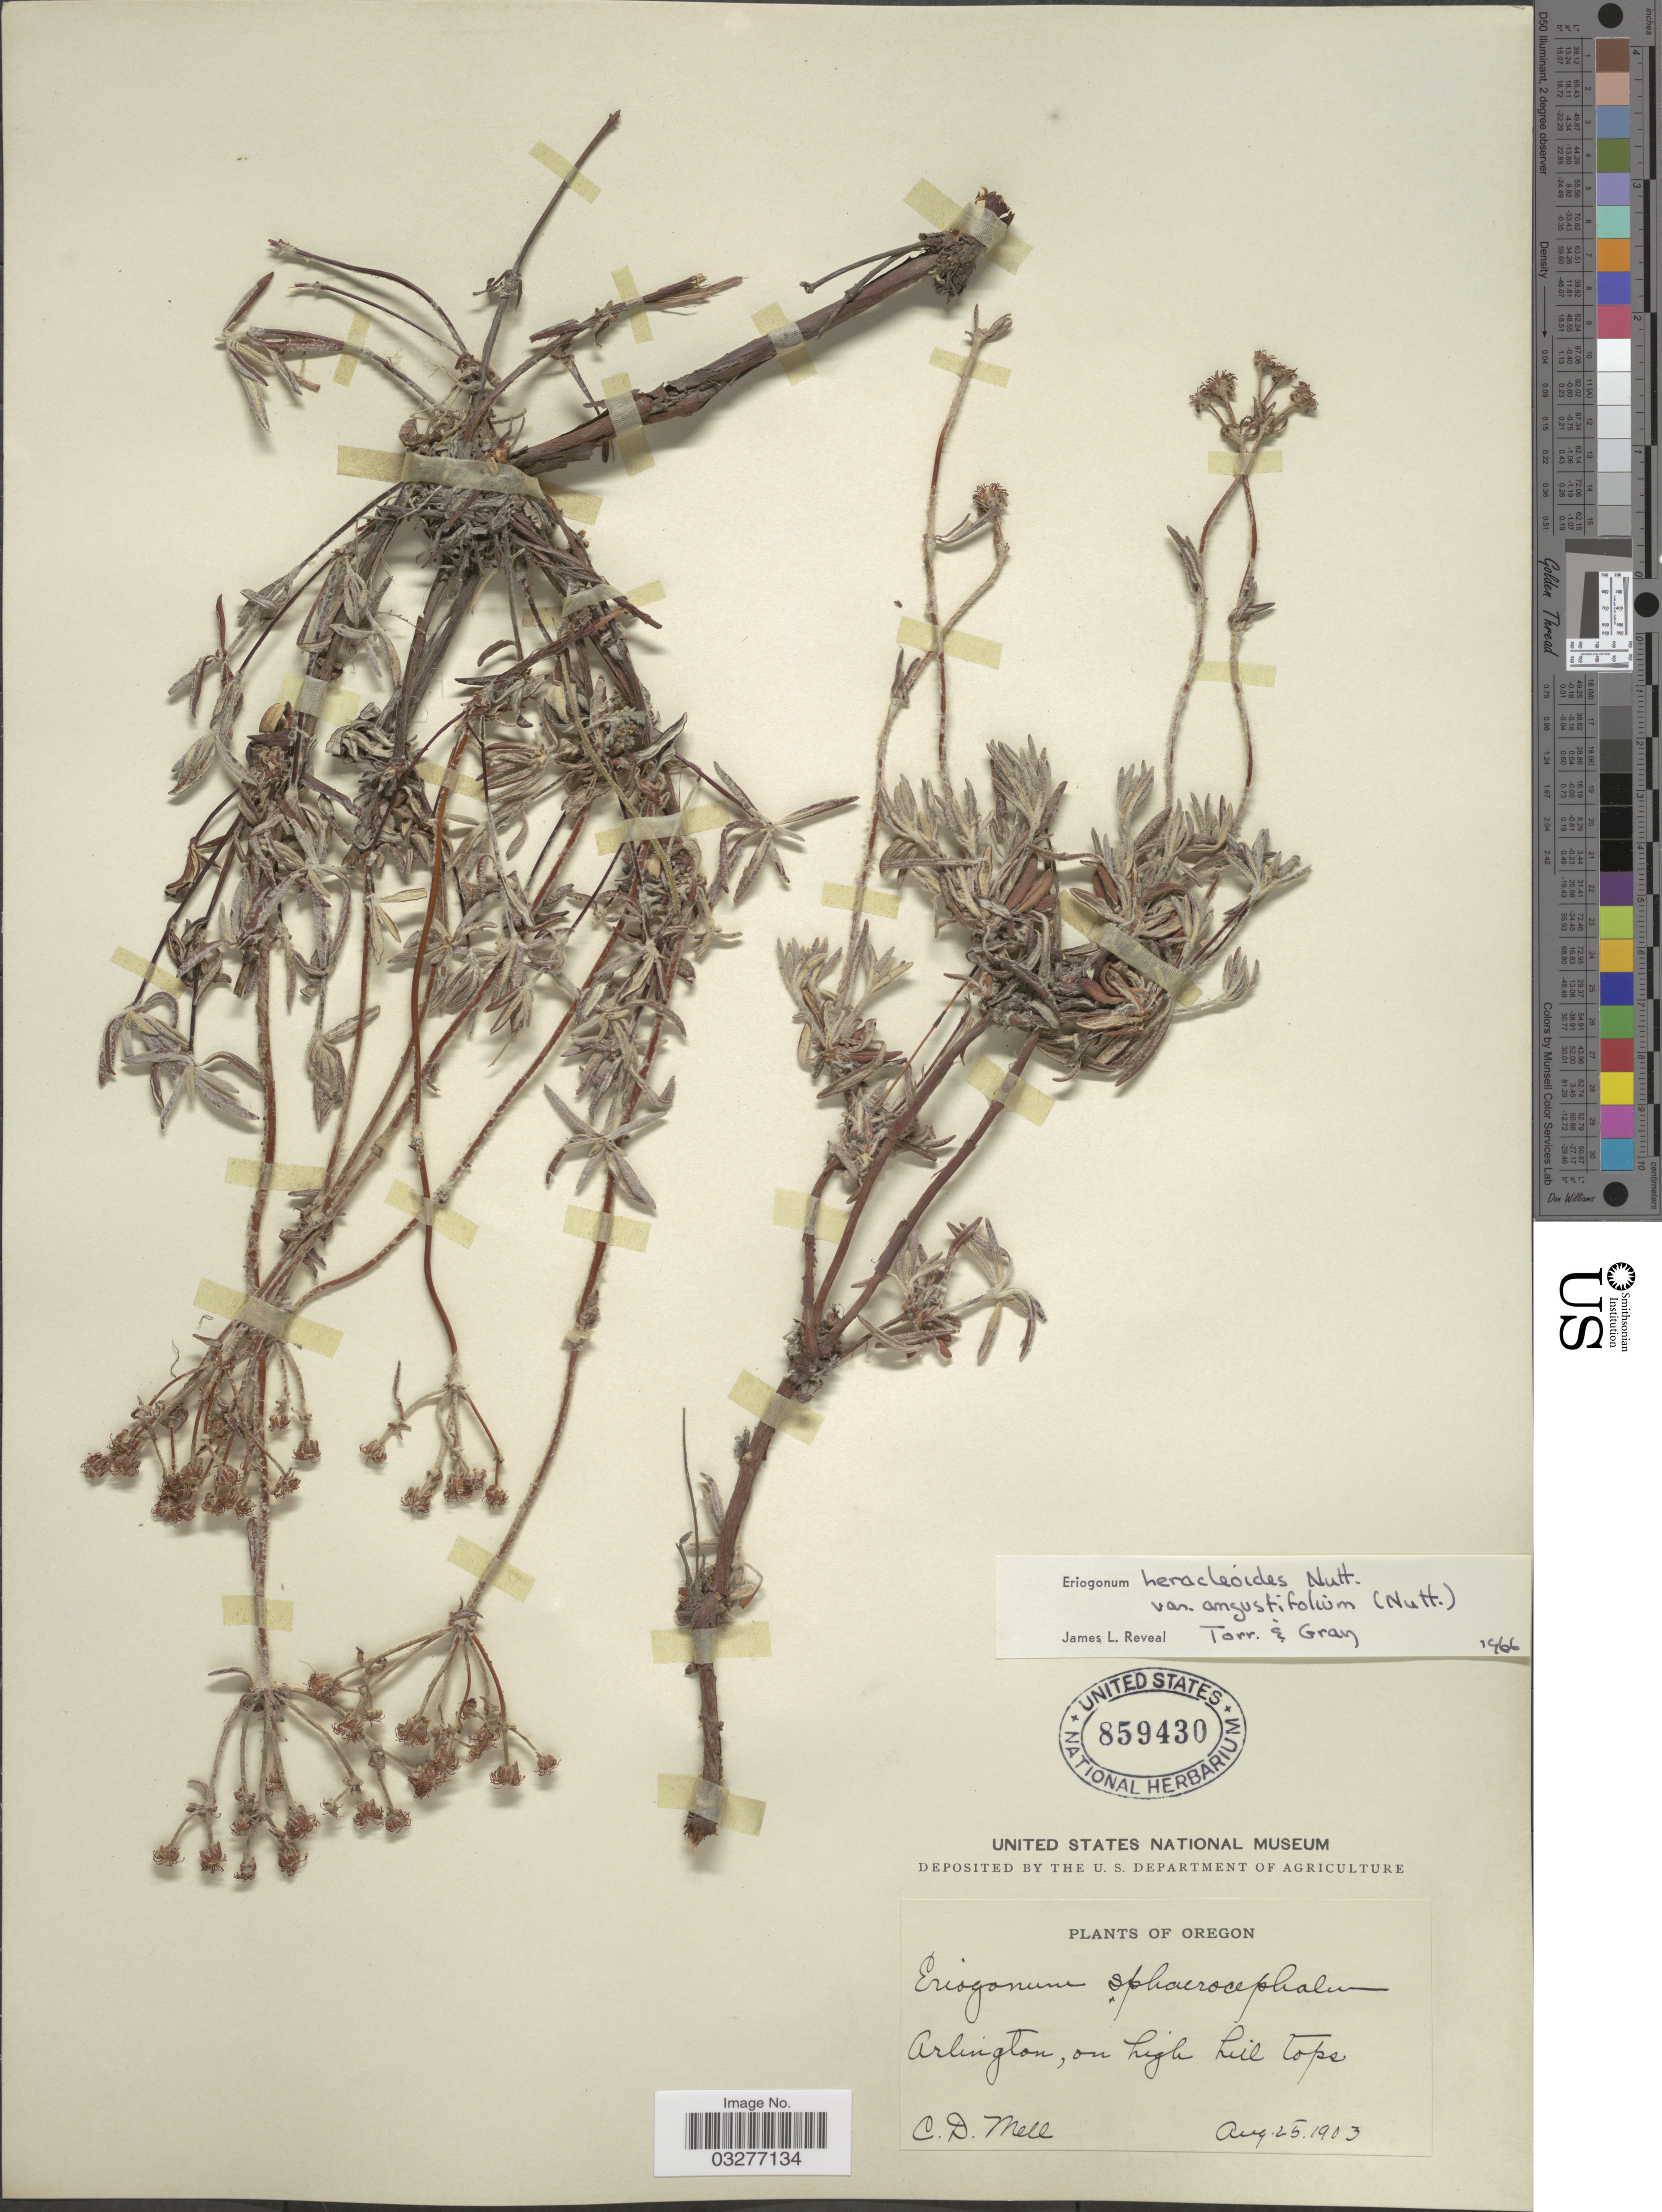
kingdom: Plantae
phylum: Tracheophyta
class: Magnoliopsida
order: Caryophyllales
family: Polygonaceae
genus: Eriogonum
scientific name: Eriogonum heracleoides var. heracleoides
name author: Nutt.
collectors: C. D. Mell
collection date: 1903-08-25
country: United States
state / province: Oregon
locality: Arlington, on high hill top.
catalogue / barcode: US 859430